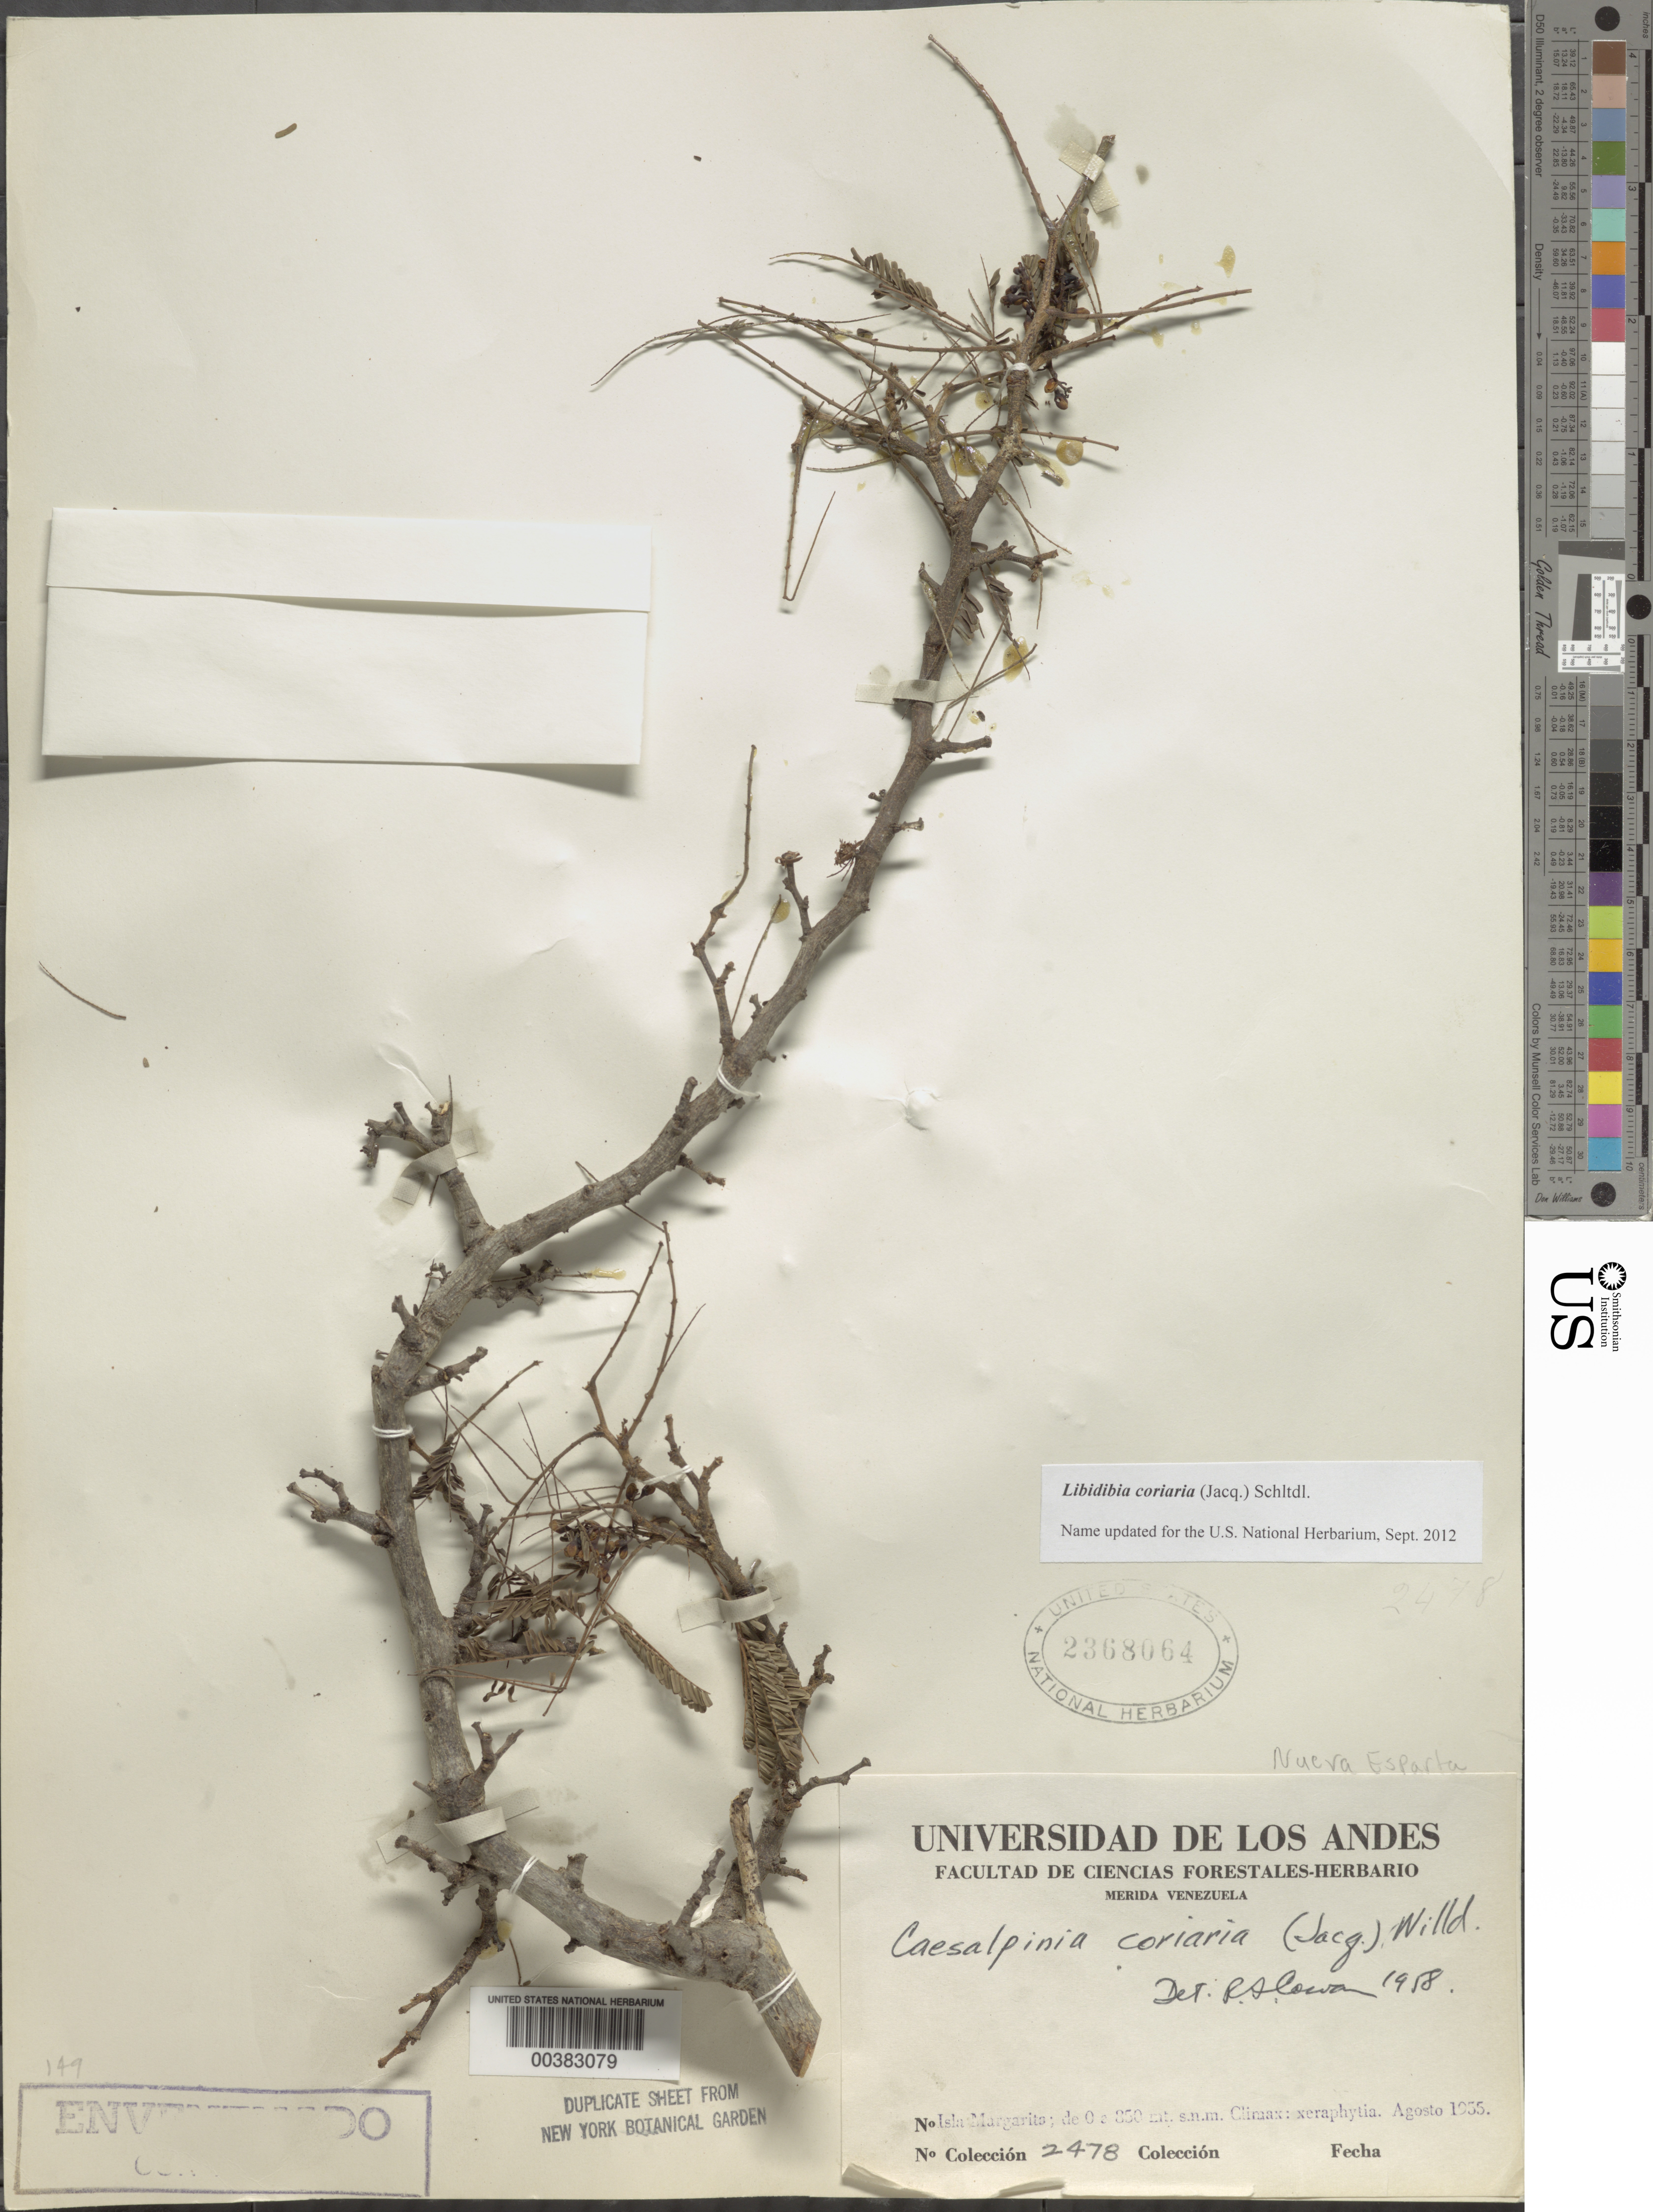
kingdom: Plantae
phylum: Tracheophyta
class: Magnoliopsida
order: Fabales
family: Fabaceae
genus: Libidibia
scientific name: Libidibia coriaria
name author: (Jacq.) Schltdl.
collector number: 2478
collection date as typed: Aug 1955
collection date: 1955-08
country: Venezuela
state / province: Nueva Esparta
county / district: Margarita I.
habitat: Xeraphytia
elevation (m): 0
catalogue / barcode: US 2368064